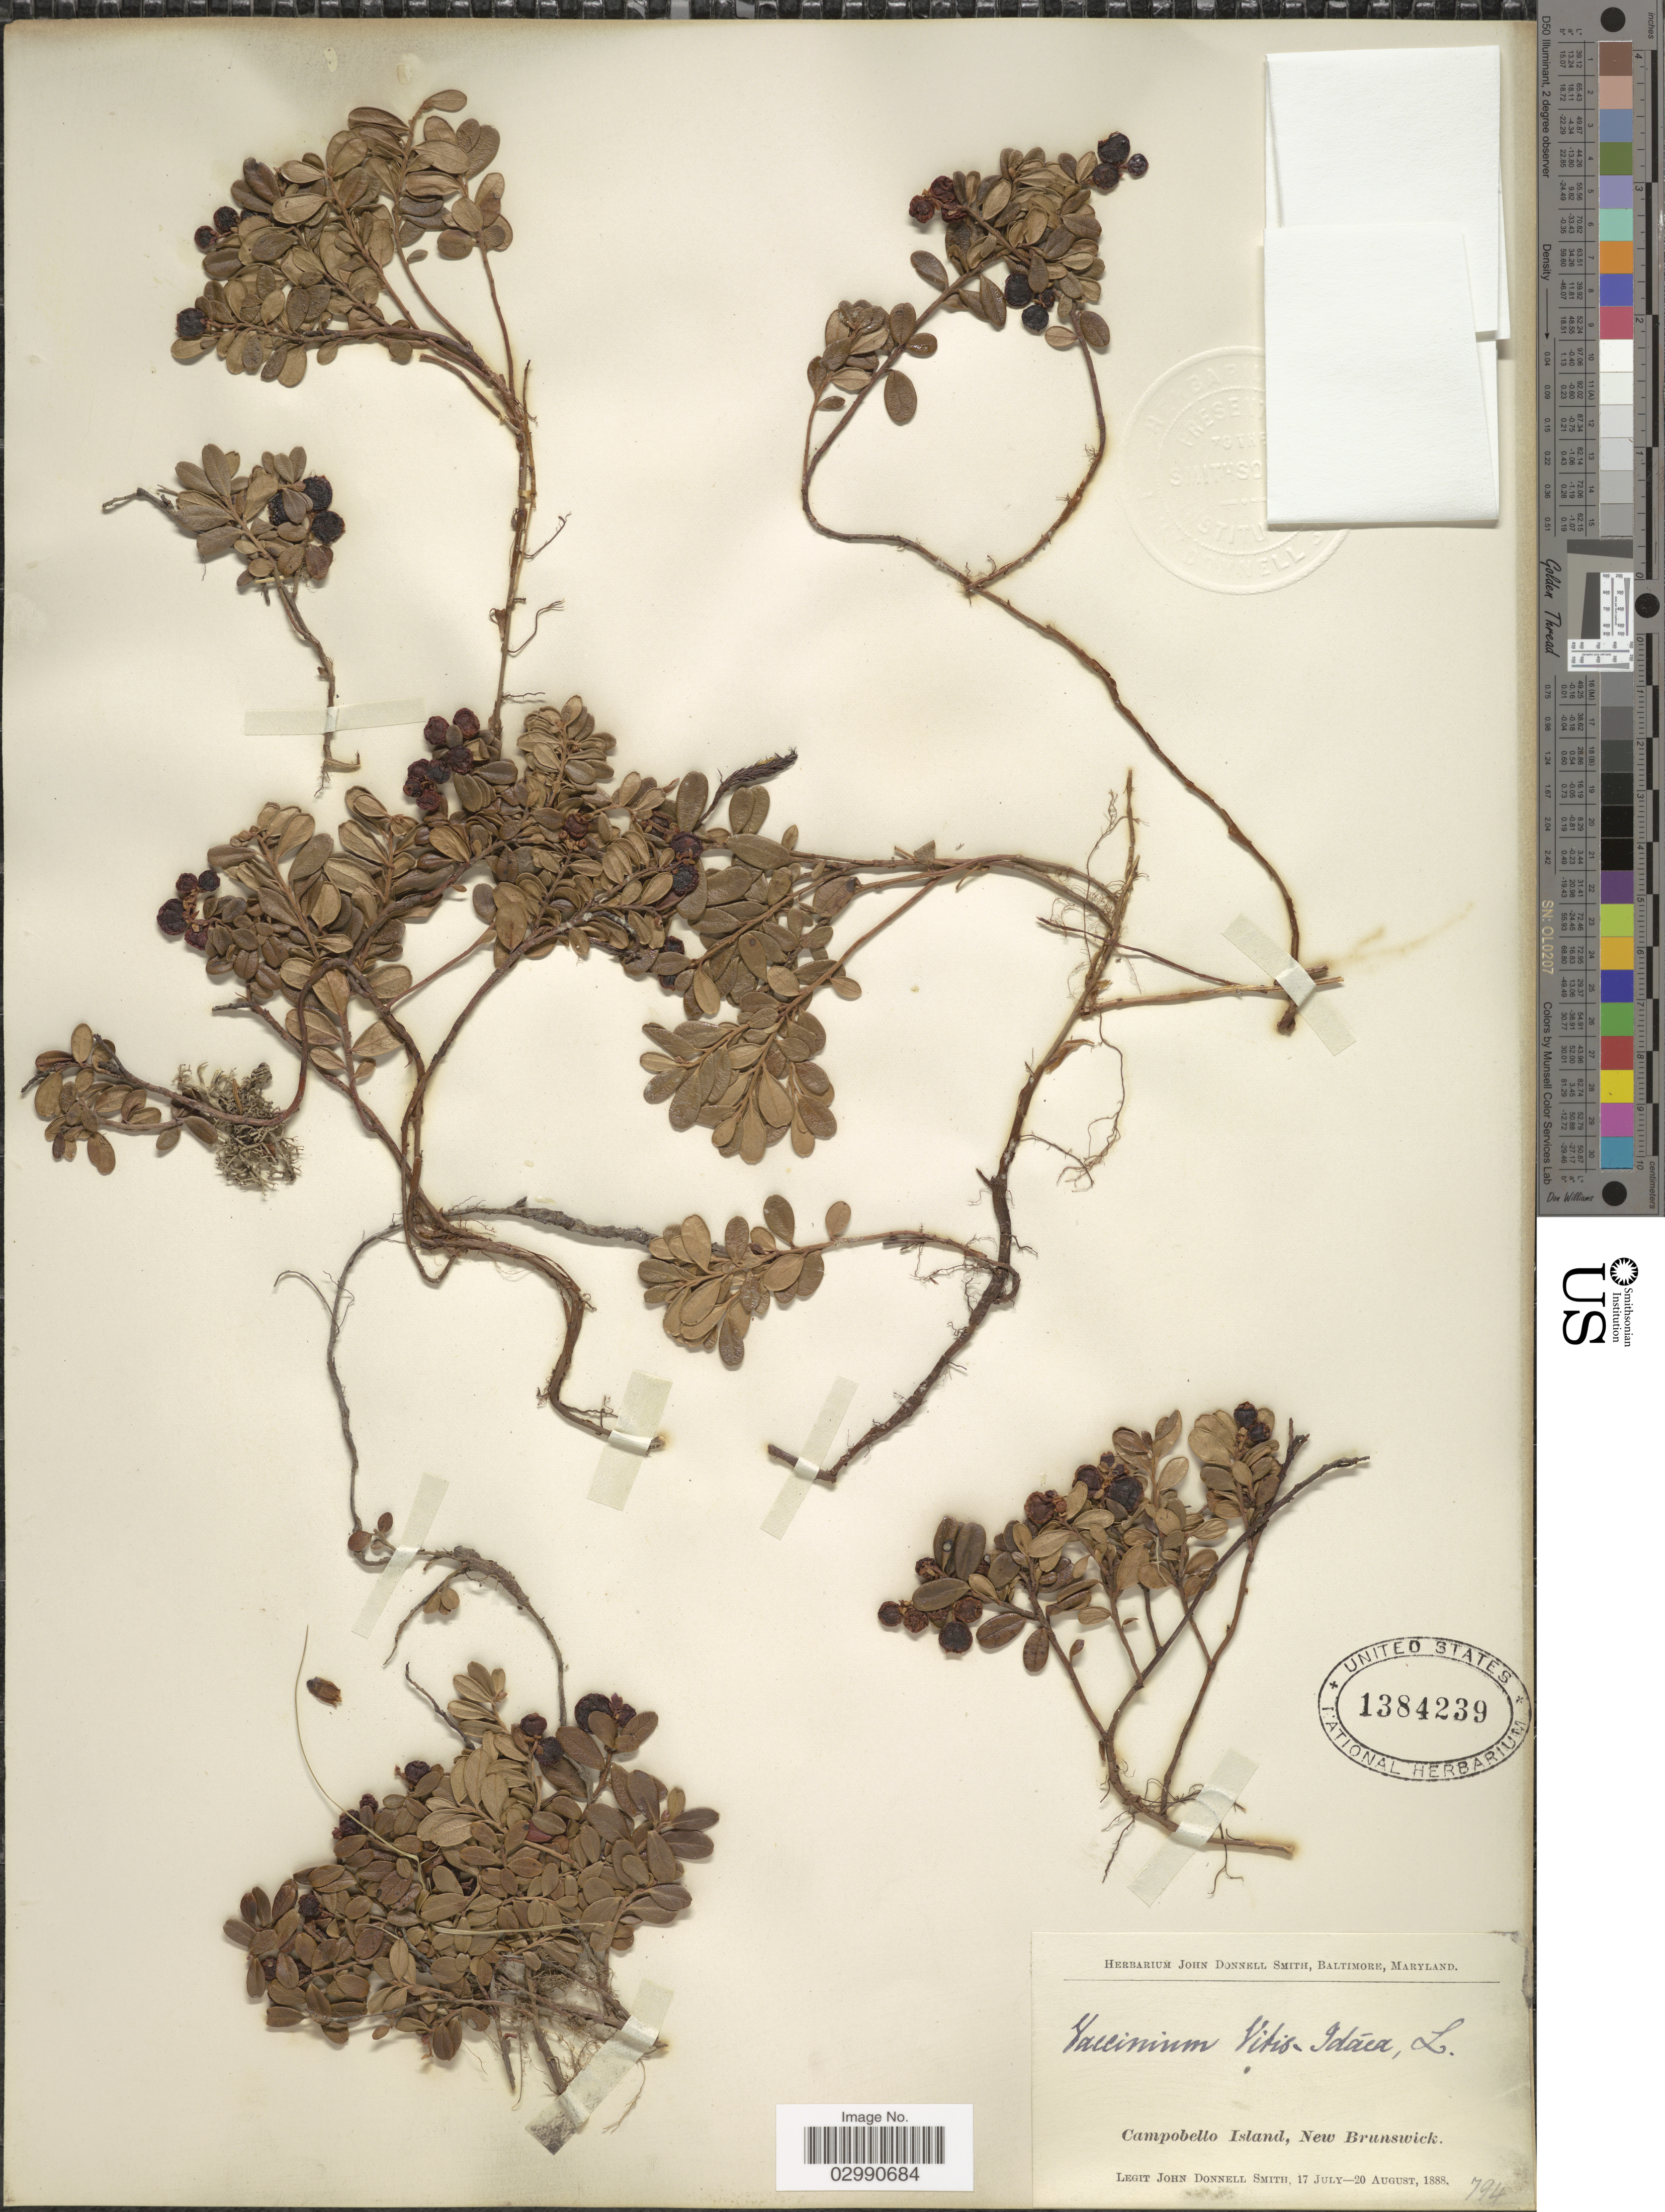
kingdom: Plantae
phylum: Tracheophyta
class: Magnoliopsida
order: Ericales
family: Ericaceae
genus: Vaccinium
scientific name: Vaccinium vitis-idaea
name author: L.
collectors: J. Donnell Smith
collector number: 794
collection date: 1888-07-17/1888-08-20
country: Canada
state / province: New Brunswick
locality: Campobello Island, New Brunswick.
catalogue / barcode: US 1384239